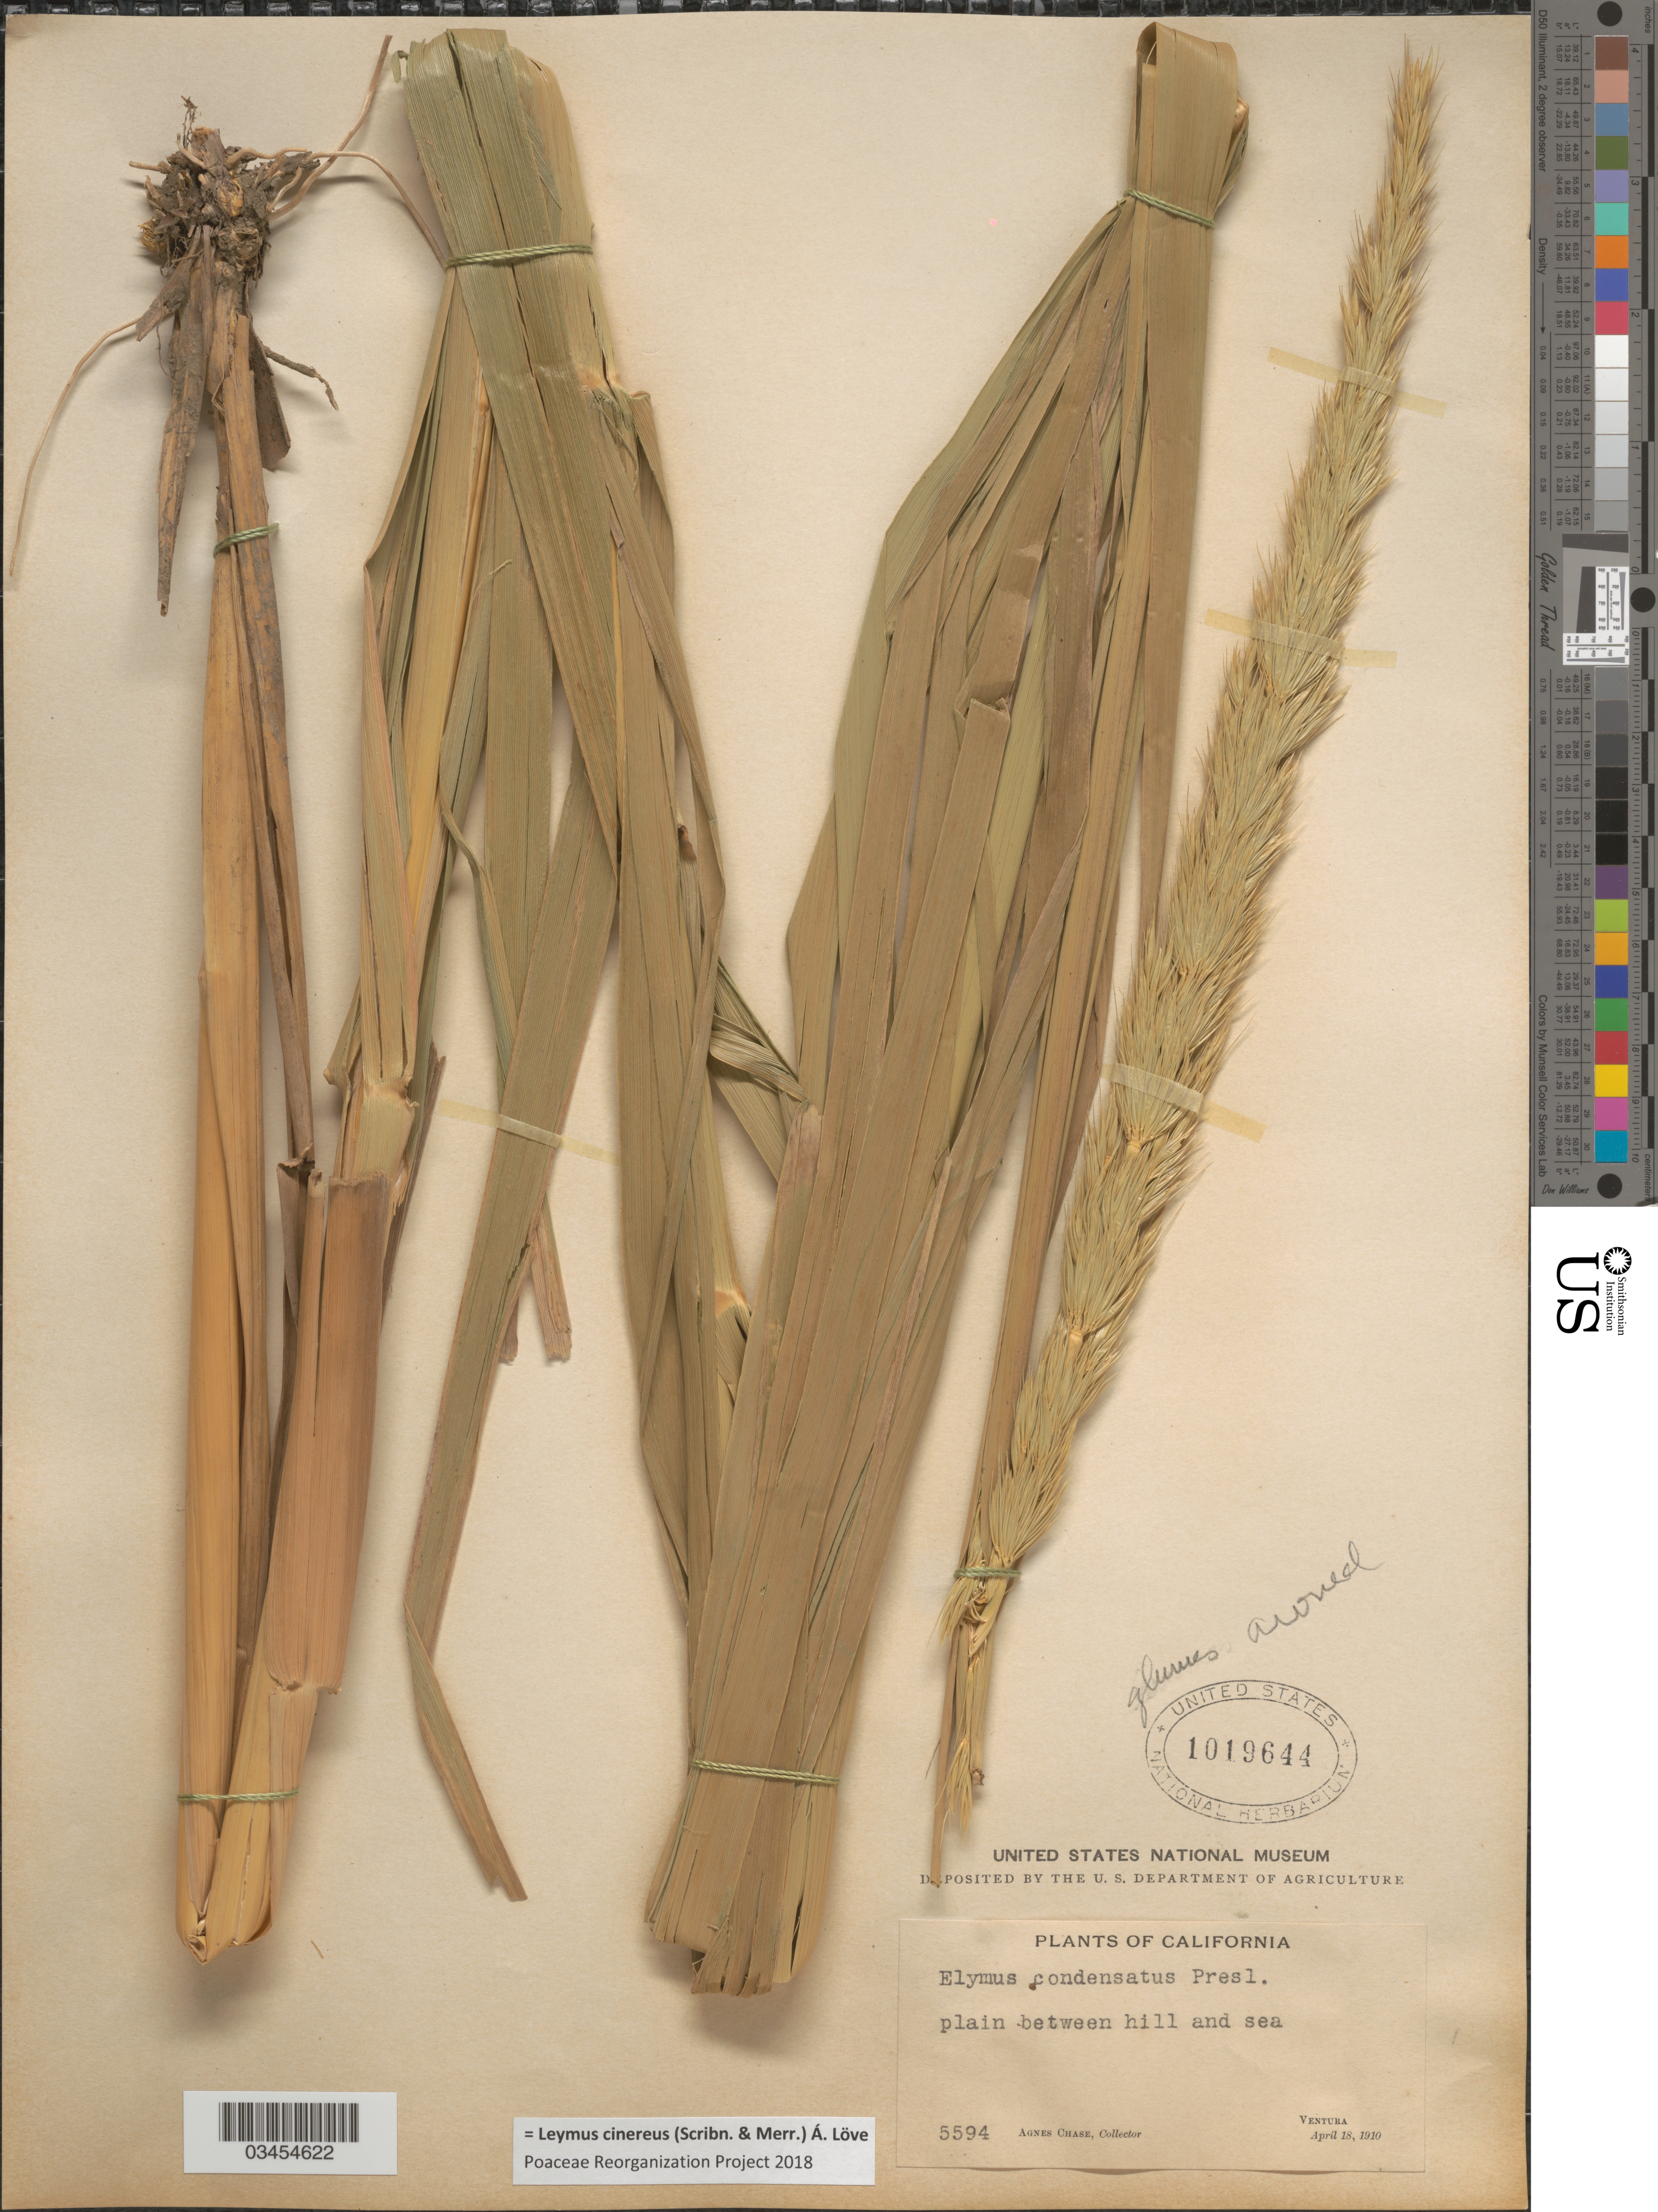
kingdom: Plantae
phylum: Tracheophyta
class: Liliopsida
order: Poales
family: Poaceae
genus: Leymus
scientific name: Leymus cinereus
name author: (Scribn. & Merr.) Á. Löve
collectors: A. Chase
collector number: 5594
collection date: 1910-04-18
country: United States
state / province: California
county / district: Ventura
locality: Plain between hill and sea. Ventura.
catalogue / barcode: US 1019644